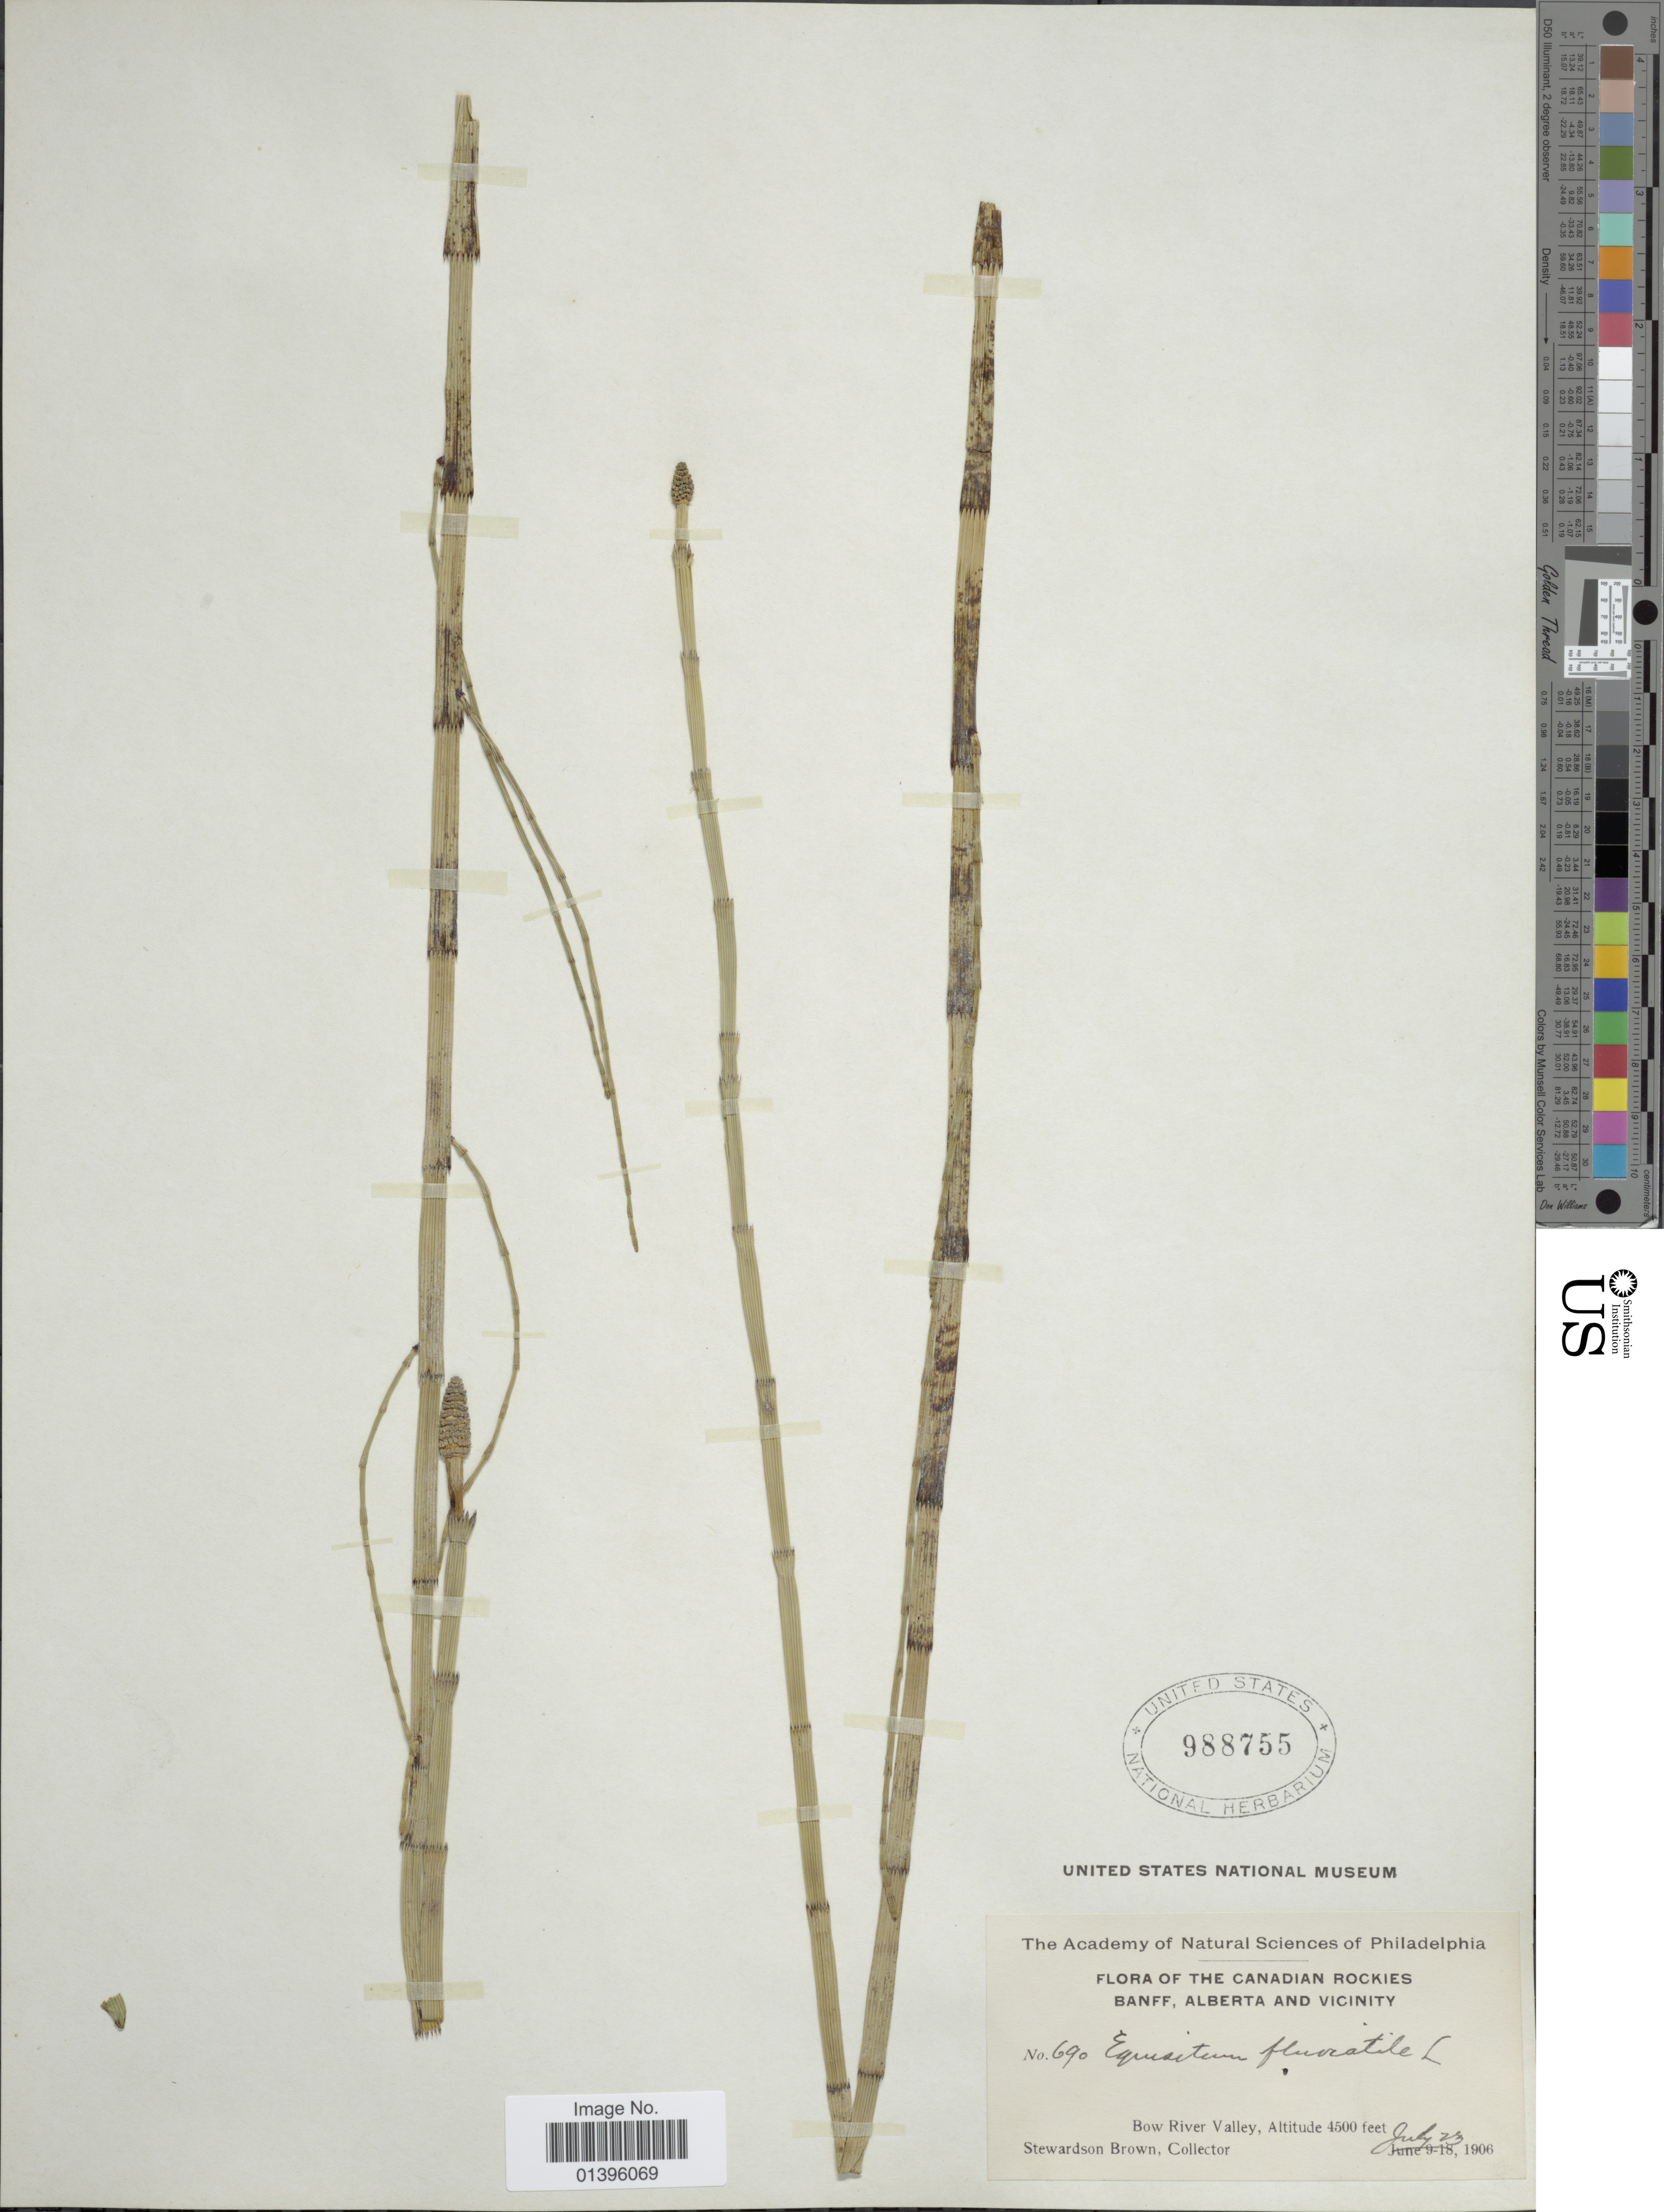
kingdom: Plantae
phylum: Tracheophyta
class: Polypodiopsida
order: Equisetales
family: Equisetaceae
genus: Equisetum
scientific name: Equisetum fluviatile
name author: L.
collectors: S. Brown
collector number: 690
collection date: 1906-07-23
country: Canada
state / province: Alberta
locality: Canadian Rockies, Banff, Alberta and Vicinity. Bow River Valley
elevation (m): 1372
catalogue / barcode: US 988755